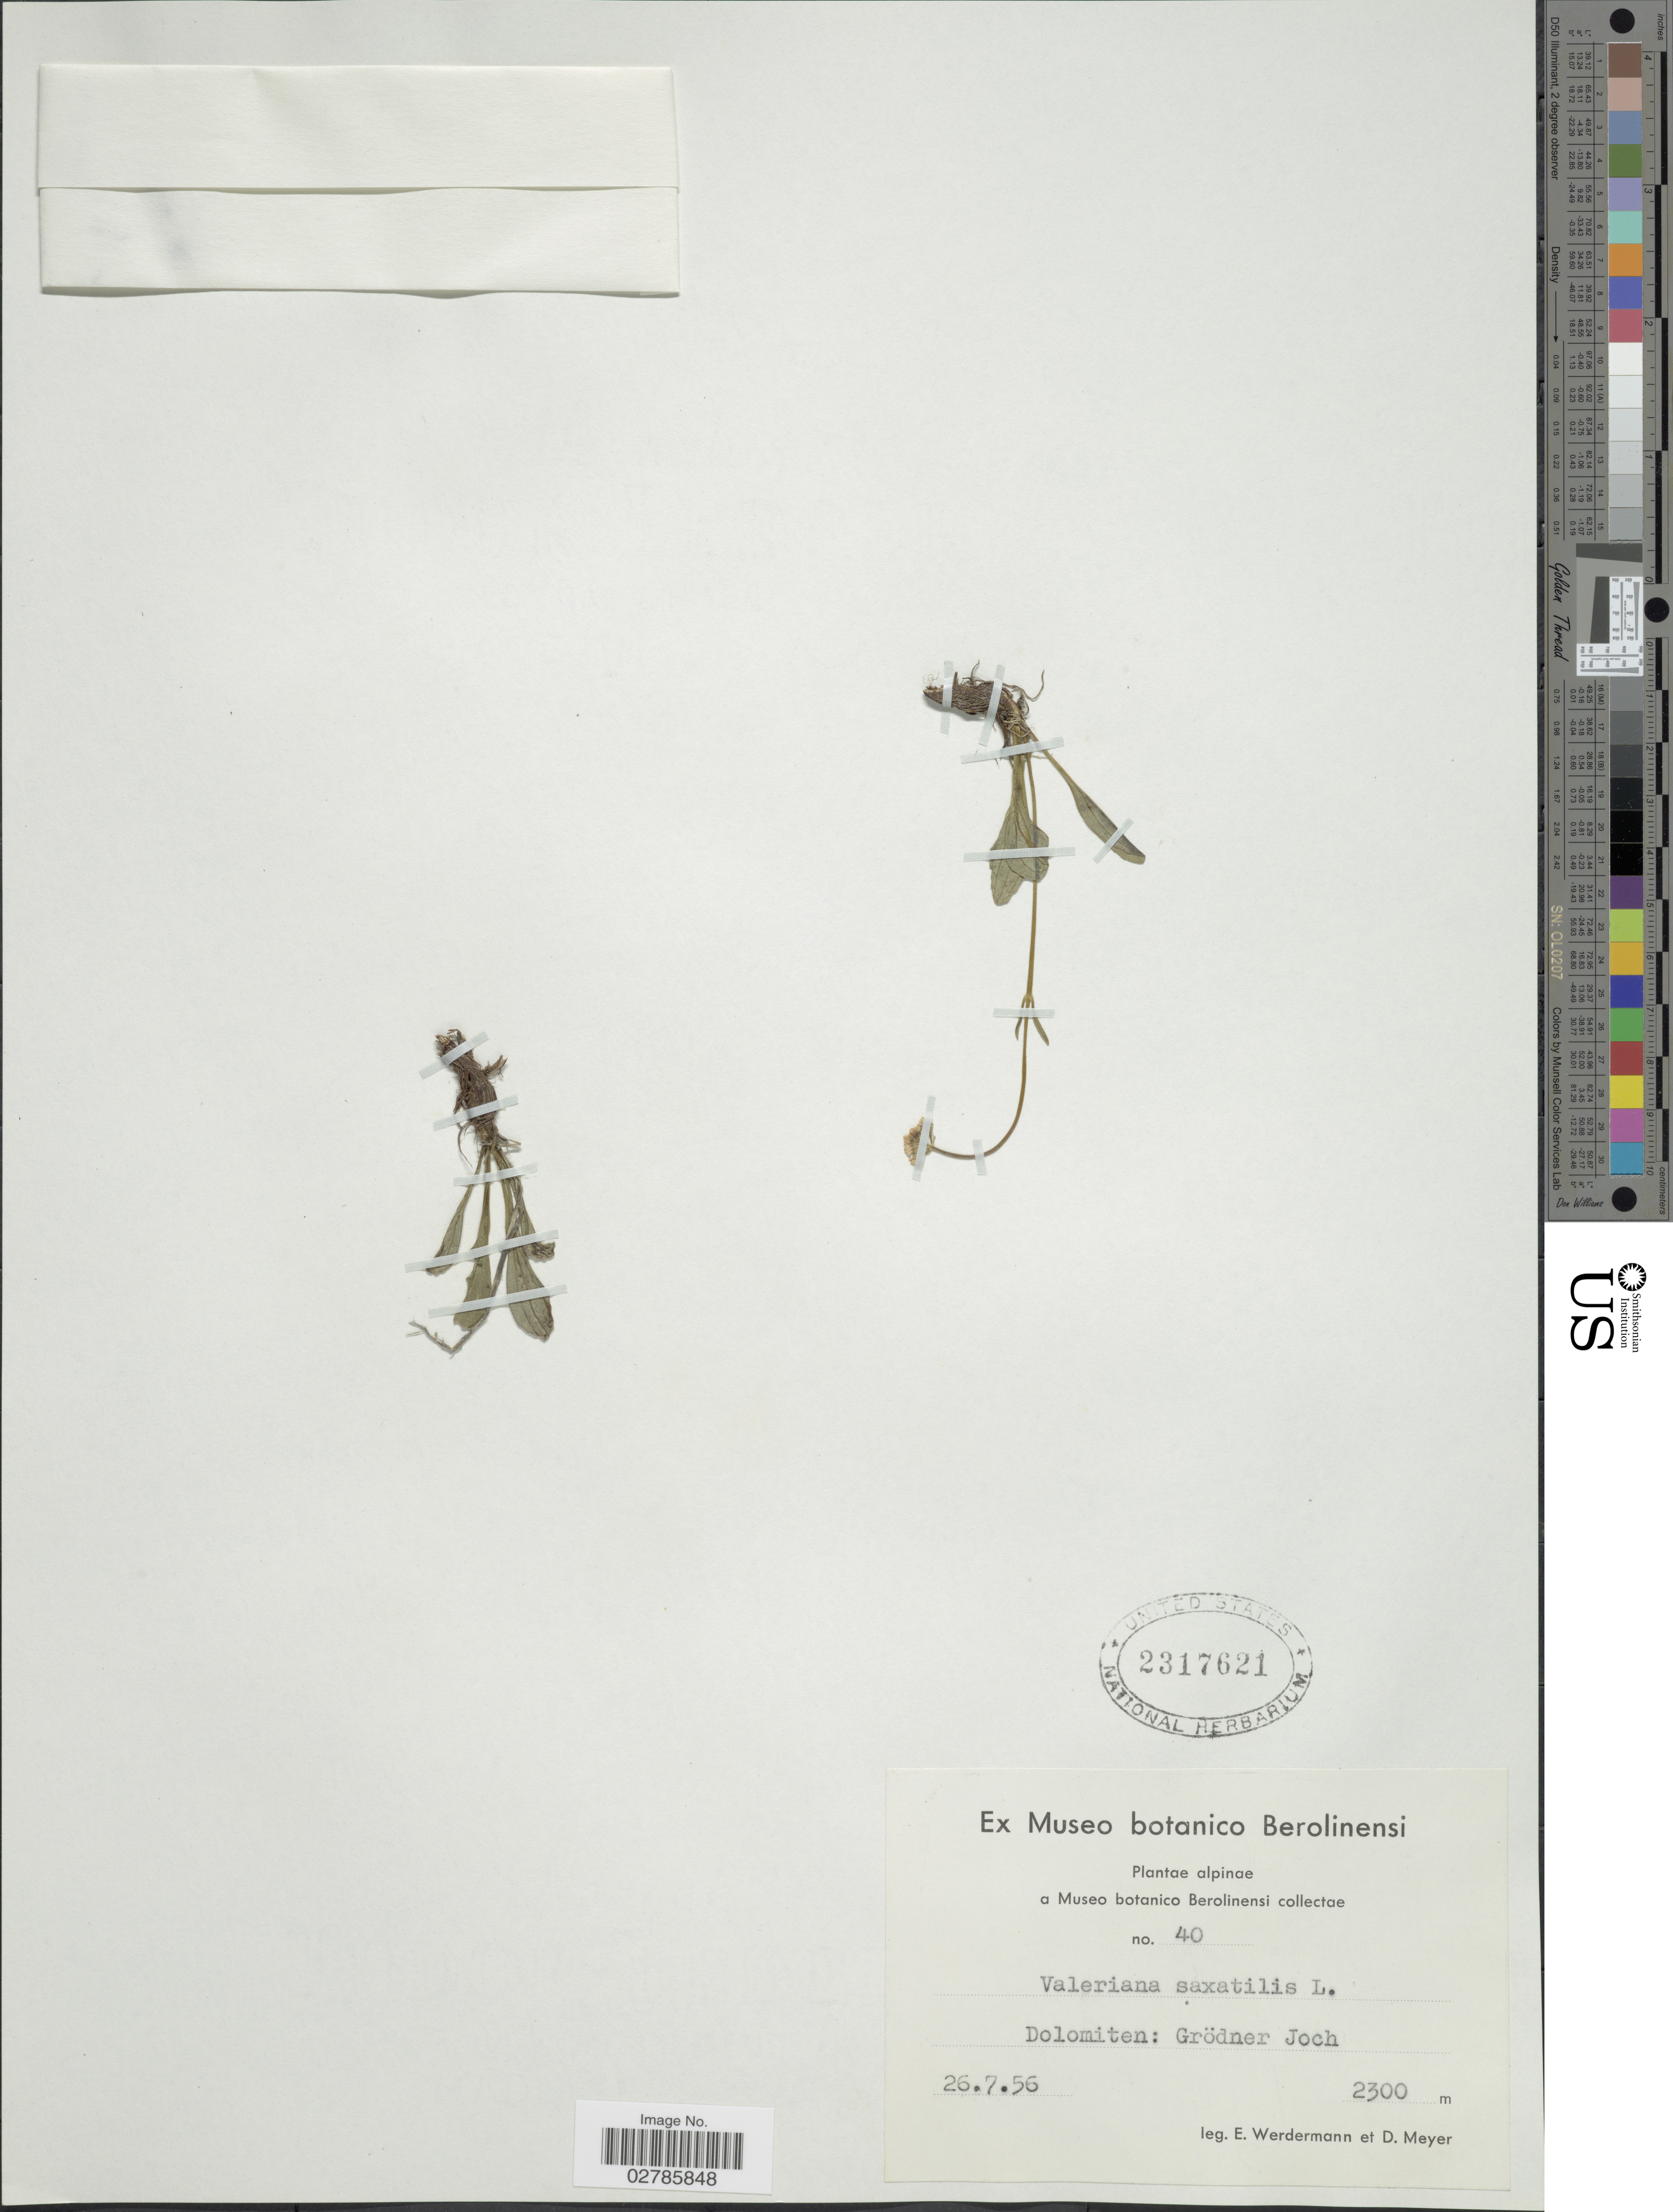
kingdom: Plantae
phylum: Tracheophyta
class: Magnoliopsida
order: Dipsacales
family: Caprifoliaceae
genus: Valeriana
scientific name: Valeriana saxatilis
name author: L.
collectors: E. Wedermann & D. Meyer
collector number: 40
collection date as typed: Transcribed d/m/y: 26/7/56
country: Italy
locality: Alpinae. Dolomiten: Grödner Joch.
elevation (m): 2300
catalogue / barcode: US 2317621